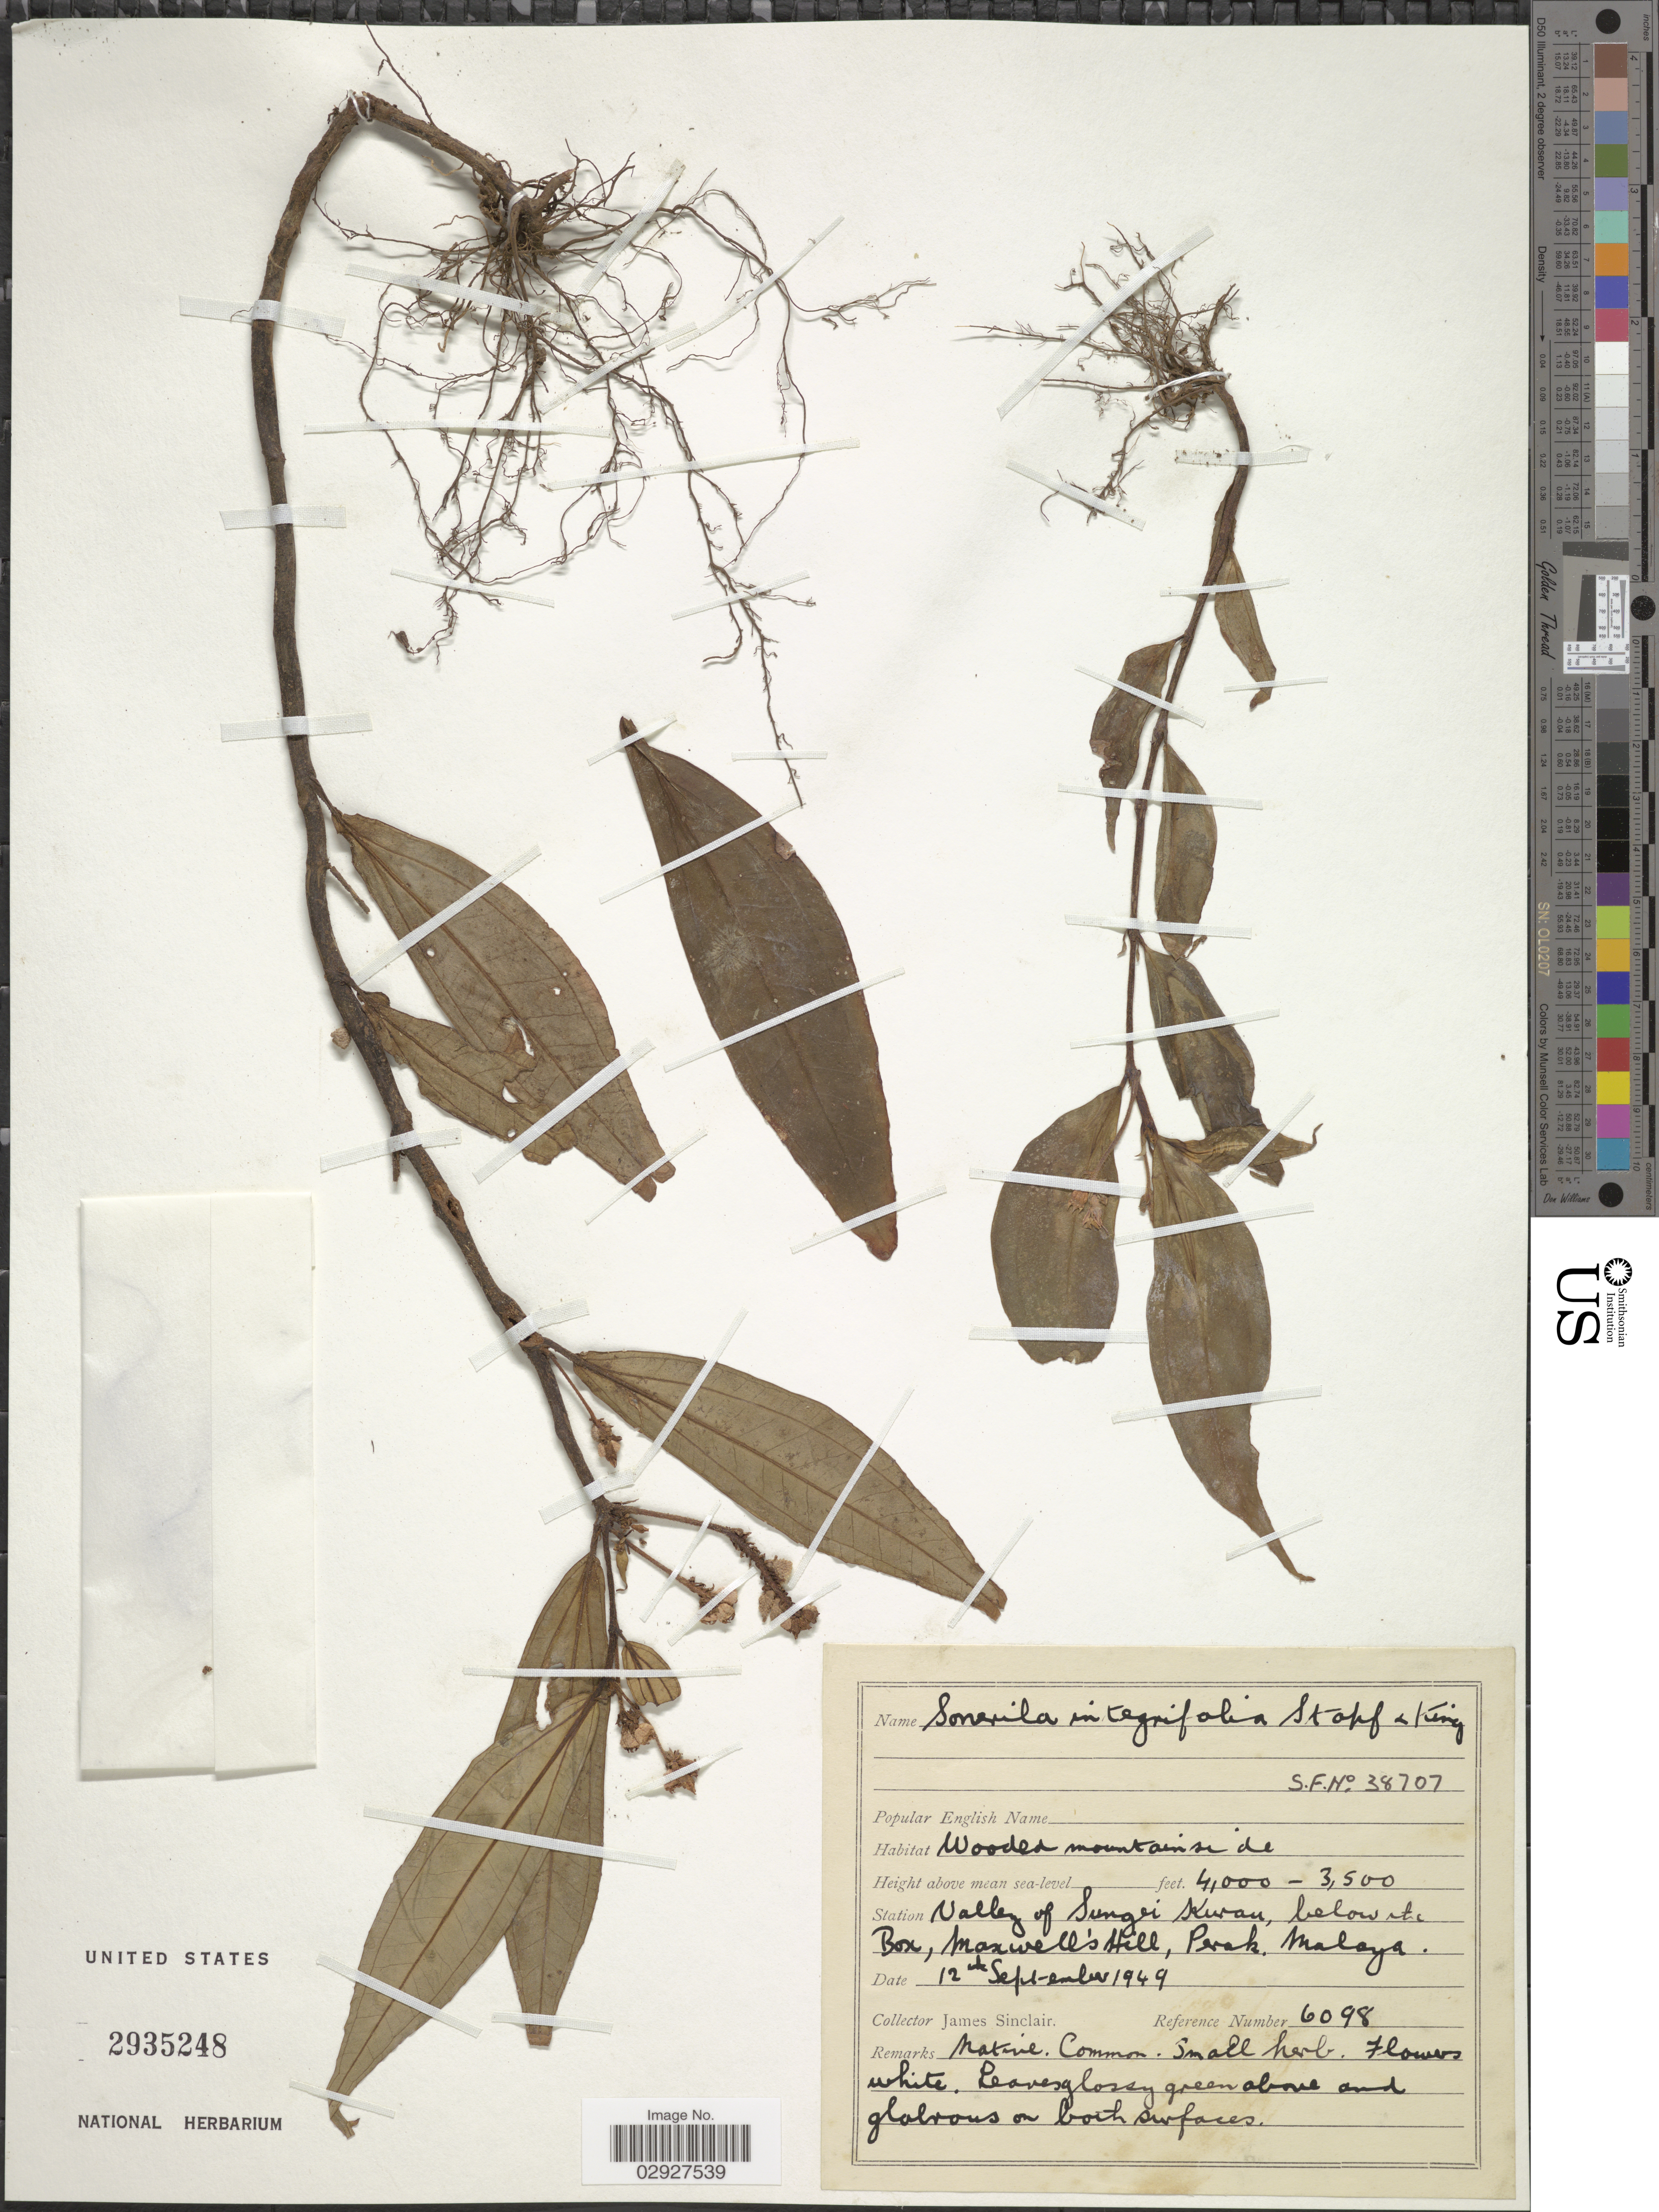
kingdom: Plantae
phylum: Tracheophyta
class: Magnoliopsida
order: Myrtales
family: Melastomataceae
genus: Sonerila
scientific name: Sonerila integrifolia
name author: Stapf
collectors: J. Sinclair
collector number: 6098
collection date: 1949-09-12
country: Malaysia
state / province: Perak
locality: Valley of Sungei Kurau, below the Box, Maxwell's Hill. Malaya.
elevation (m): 1067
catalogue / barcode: US 2935248